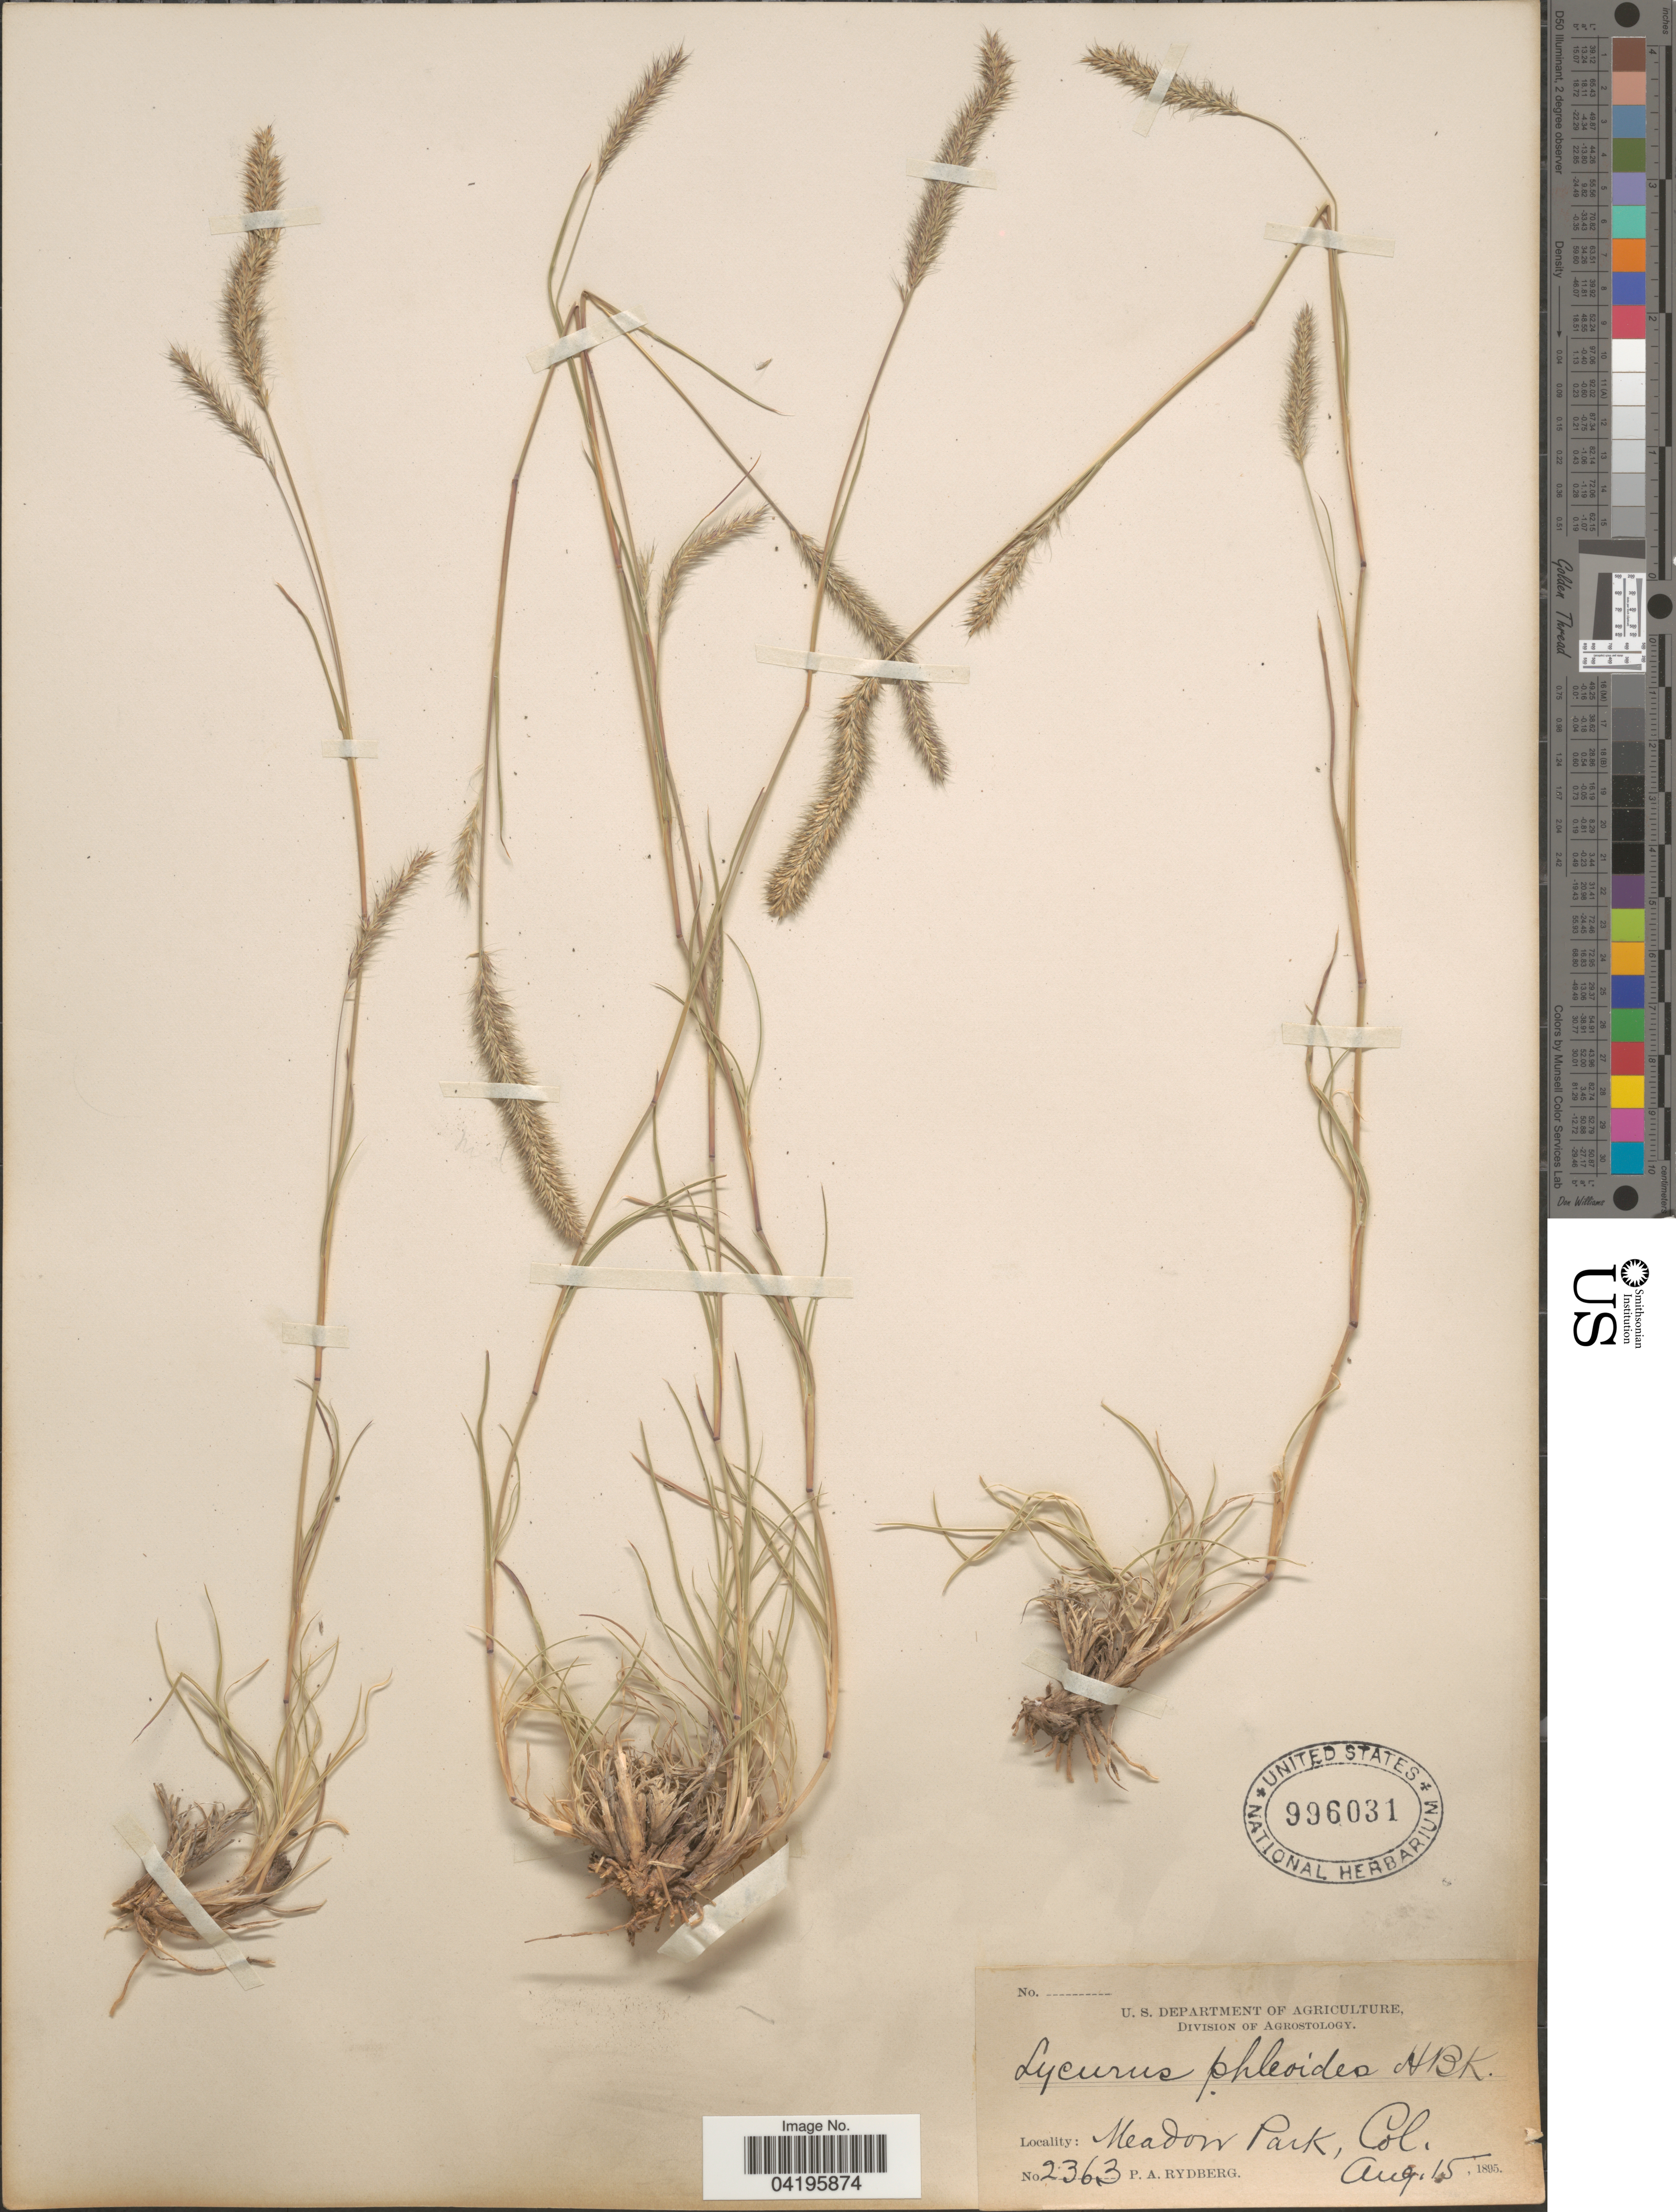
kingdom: Plantae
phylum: Tracheophyta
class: Liliopsida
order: Poales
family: Poaceae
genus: Muhlenbergia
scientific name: Muhlenbergia phleoides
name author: (Kunth) Columbus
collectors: P. A. Rydberg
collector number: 2363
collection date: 1895-08-15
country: United States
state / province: Colorado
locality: Meadow Park.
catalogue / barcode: US 996031